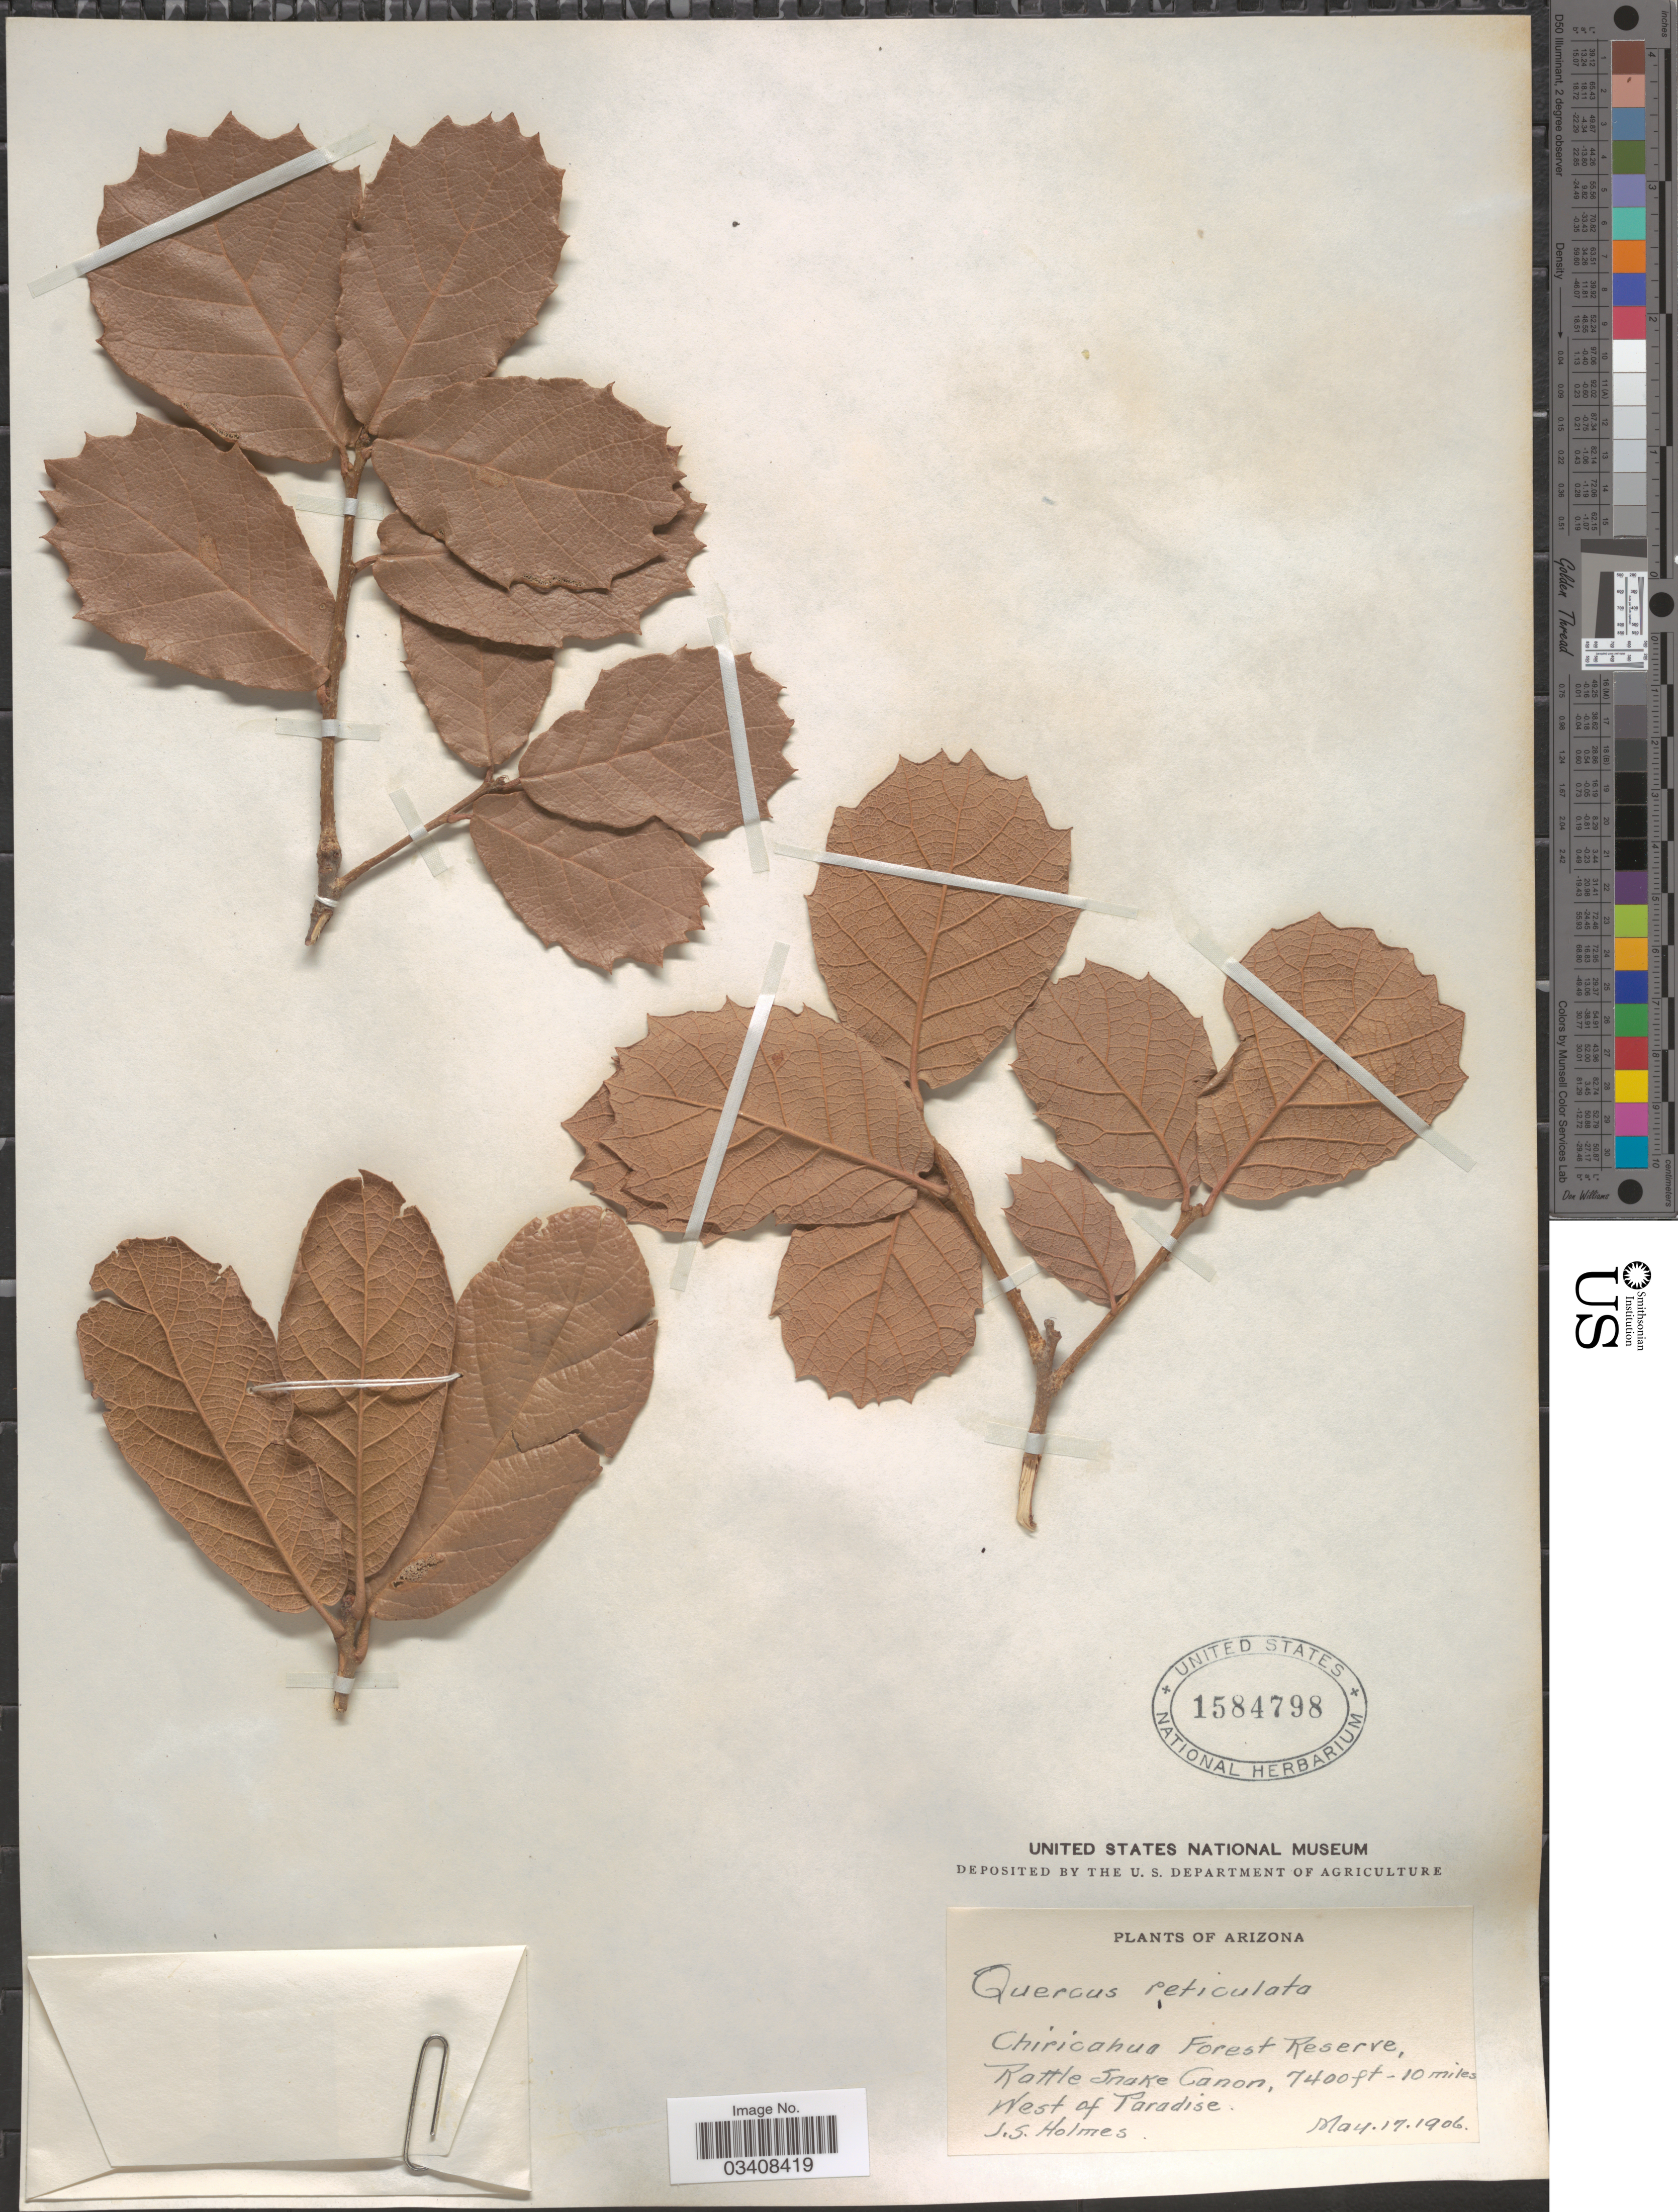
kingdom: Plantae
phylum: Tracheophyta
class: Magnoliopsida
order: Fagales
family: Fagaceae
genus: Quercus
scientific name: Quercus rugosa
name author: Née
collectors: J. Holmes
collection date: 1906-05-17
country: United States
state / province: Arizona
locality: Chiricahua Forest Reserve. Rattle Snake Canon, 10 miles West of Paradise.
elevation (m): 2256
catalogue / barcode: US 1584798